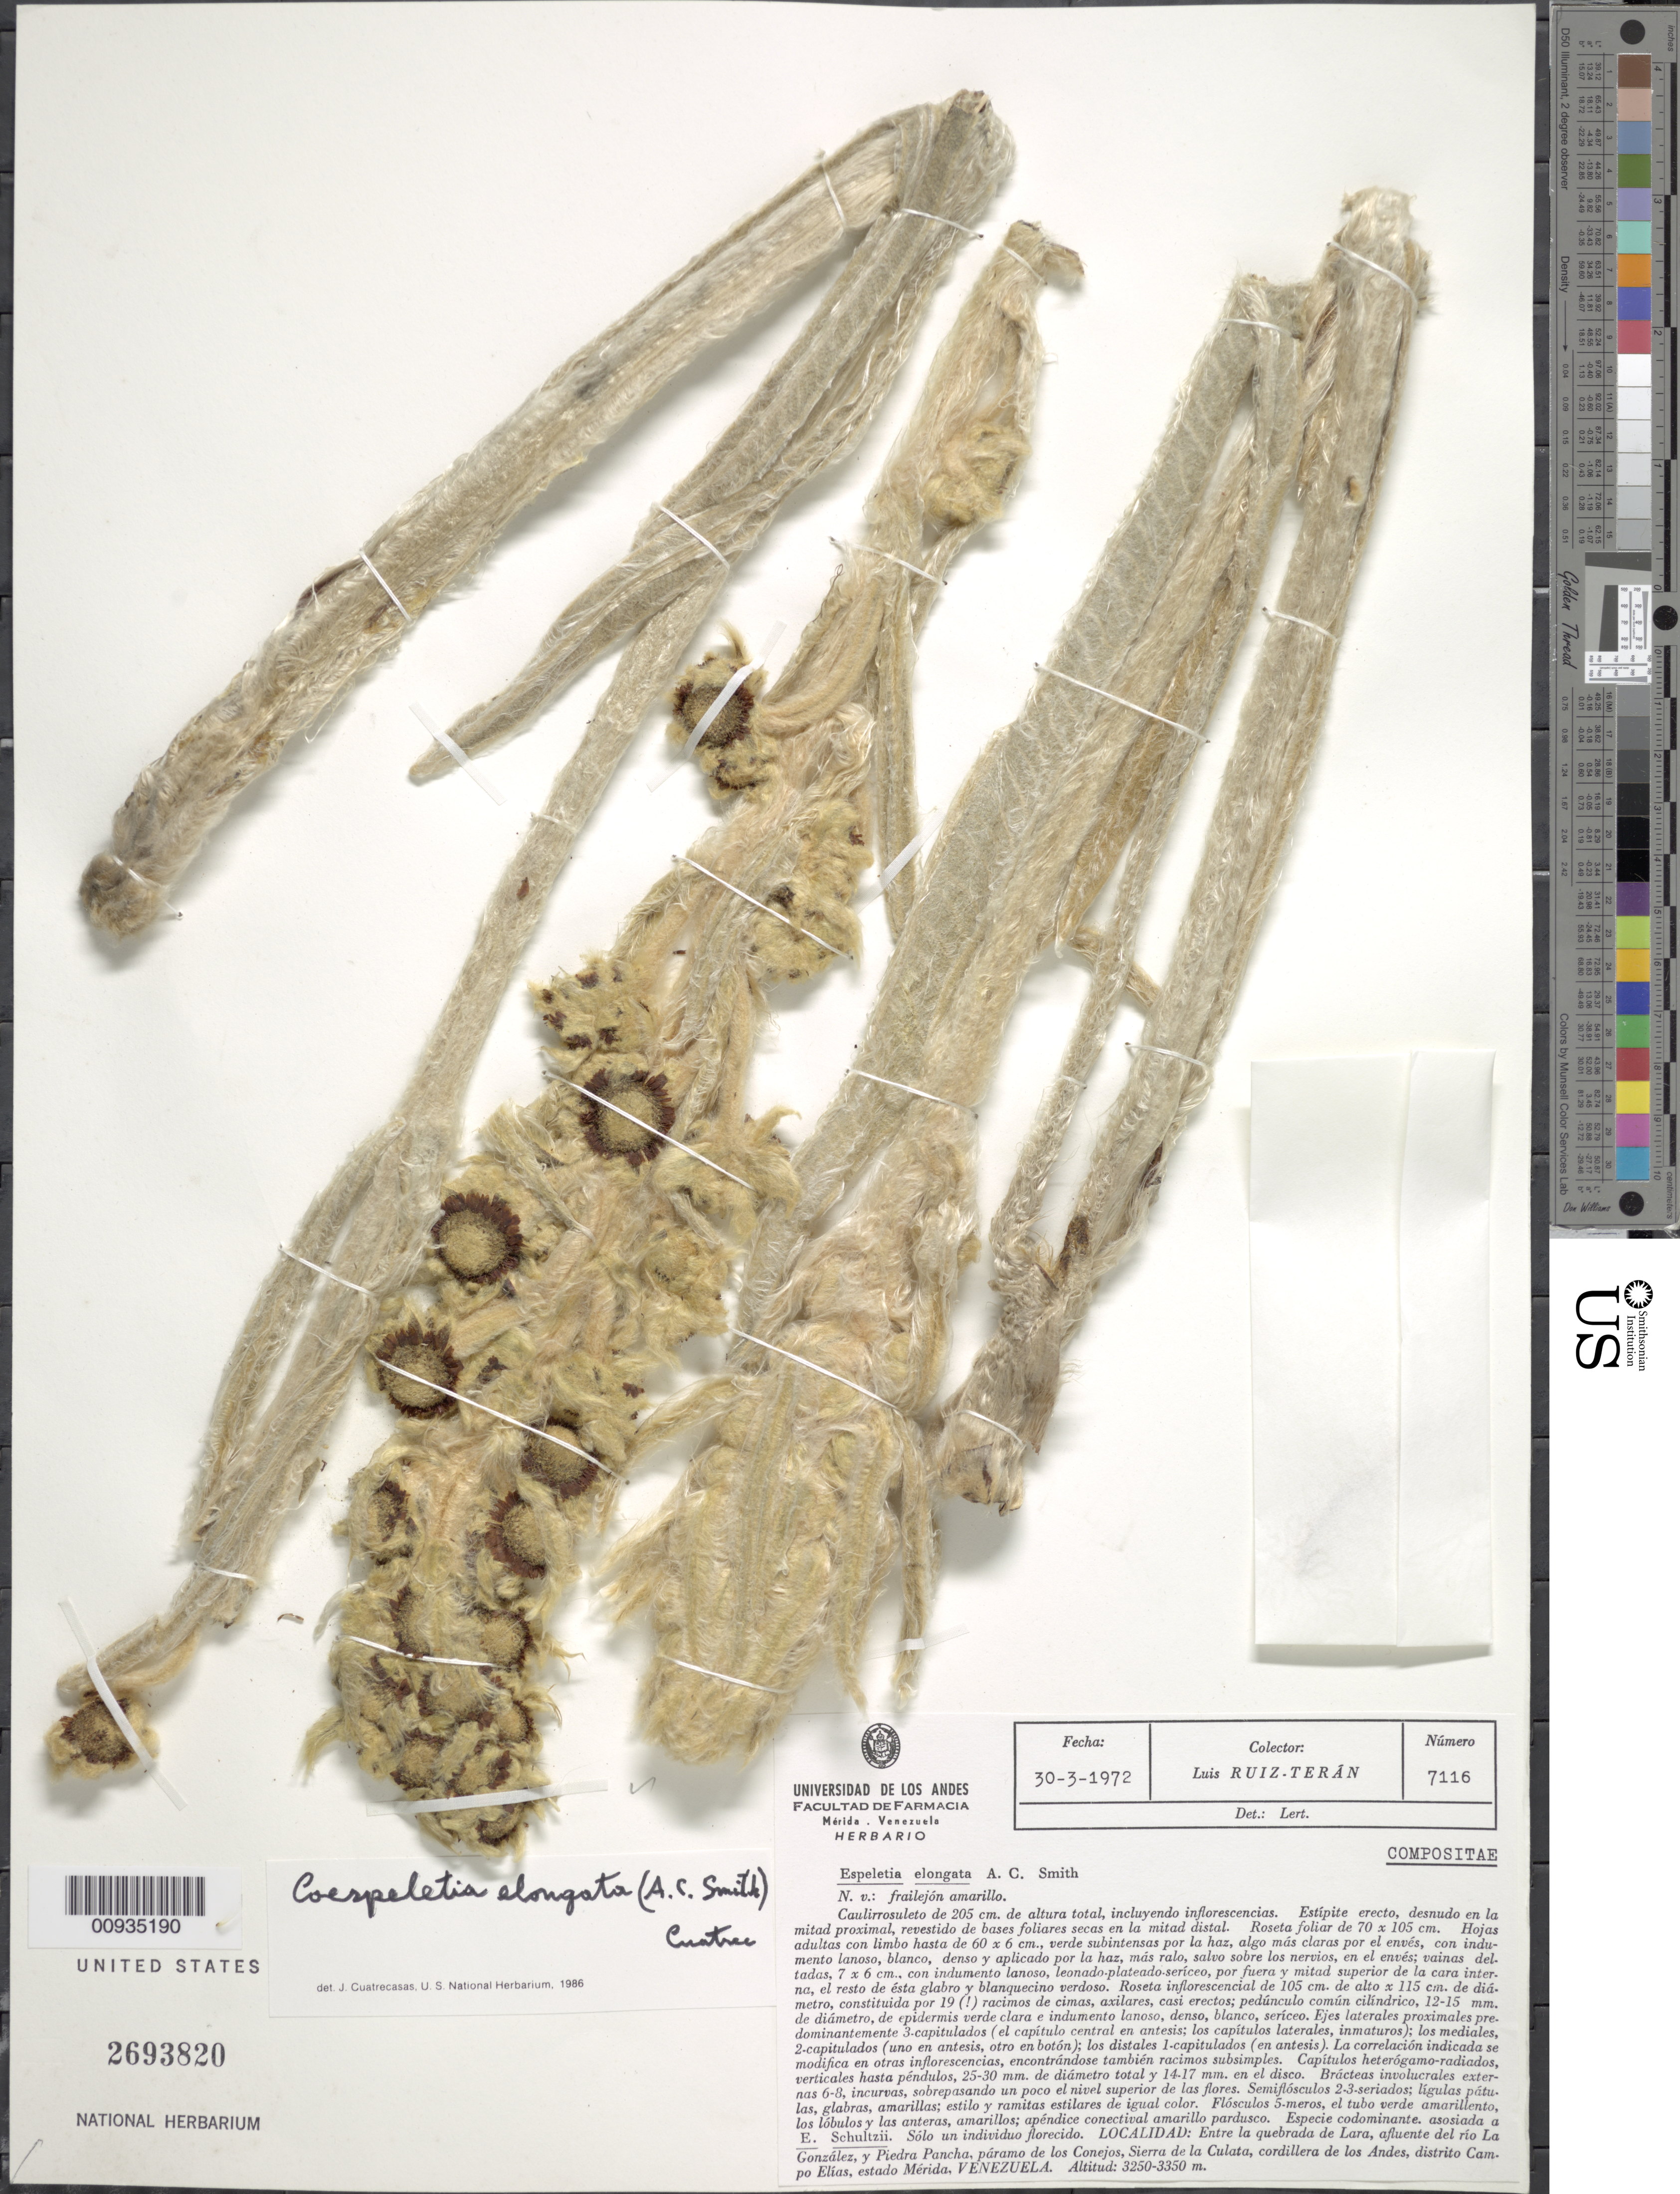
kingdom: Plantae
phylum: Tracheophyta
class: Magnoliopsida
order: Asterales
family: Asteraceae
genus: Coespeletia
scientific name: Coespeletia elongata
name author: (A.C. Sm.) Cuatrec.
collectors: L. E. Ruíz-Terán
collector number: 7116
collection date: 1972-03-30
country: Venezuela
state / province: Mérida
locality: Entre la quebrada de Lara, afluente del rio La Gonzalez, y Piedra Pancha, paramo de los Conejos, Sierra de la Culata, cordillera de los Andes, distrito Campo Elias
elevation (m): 3250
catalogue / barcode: US 2693820